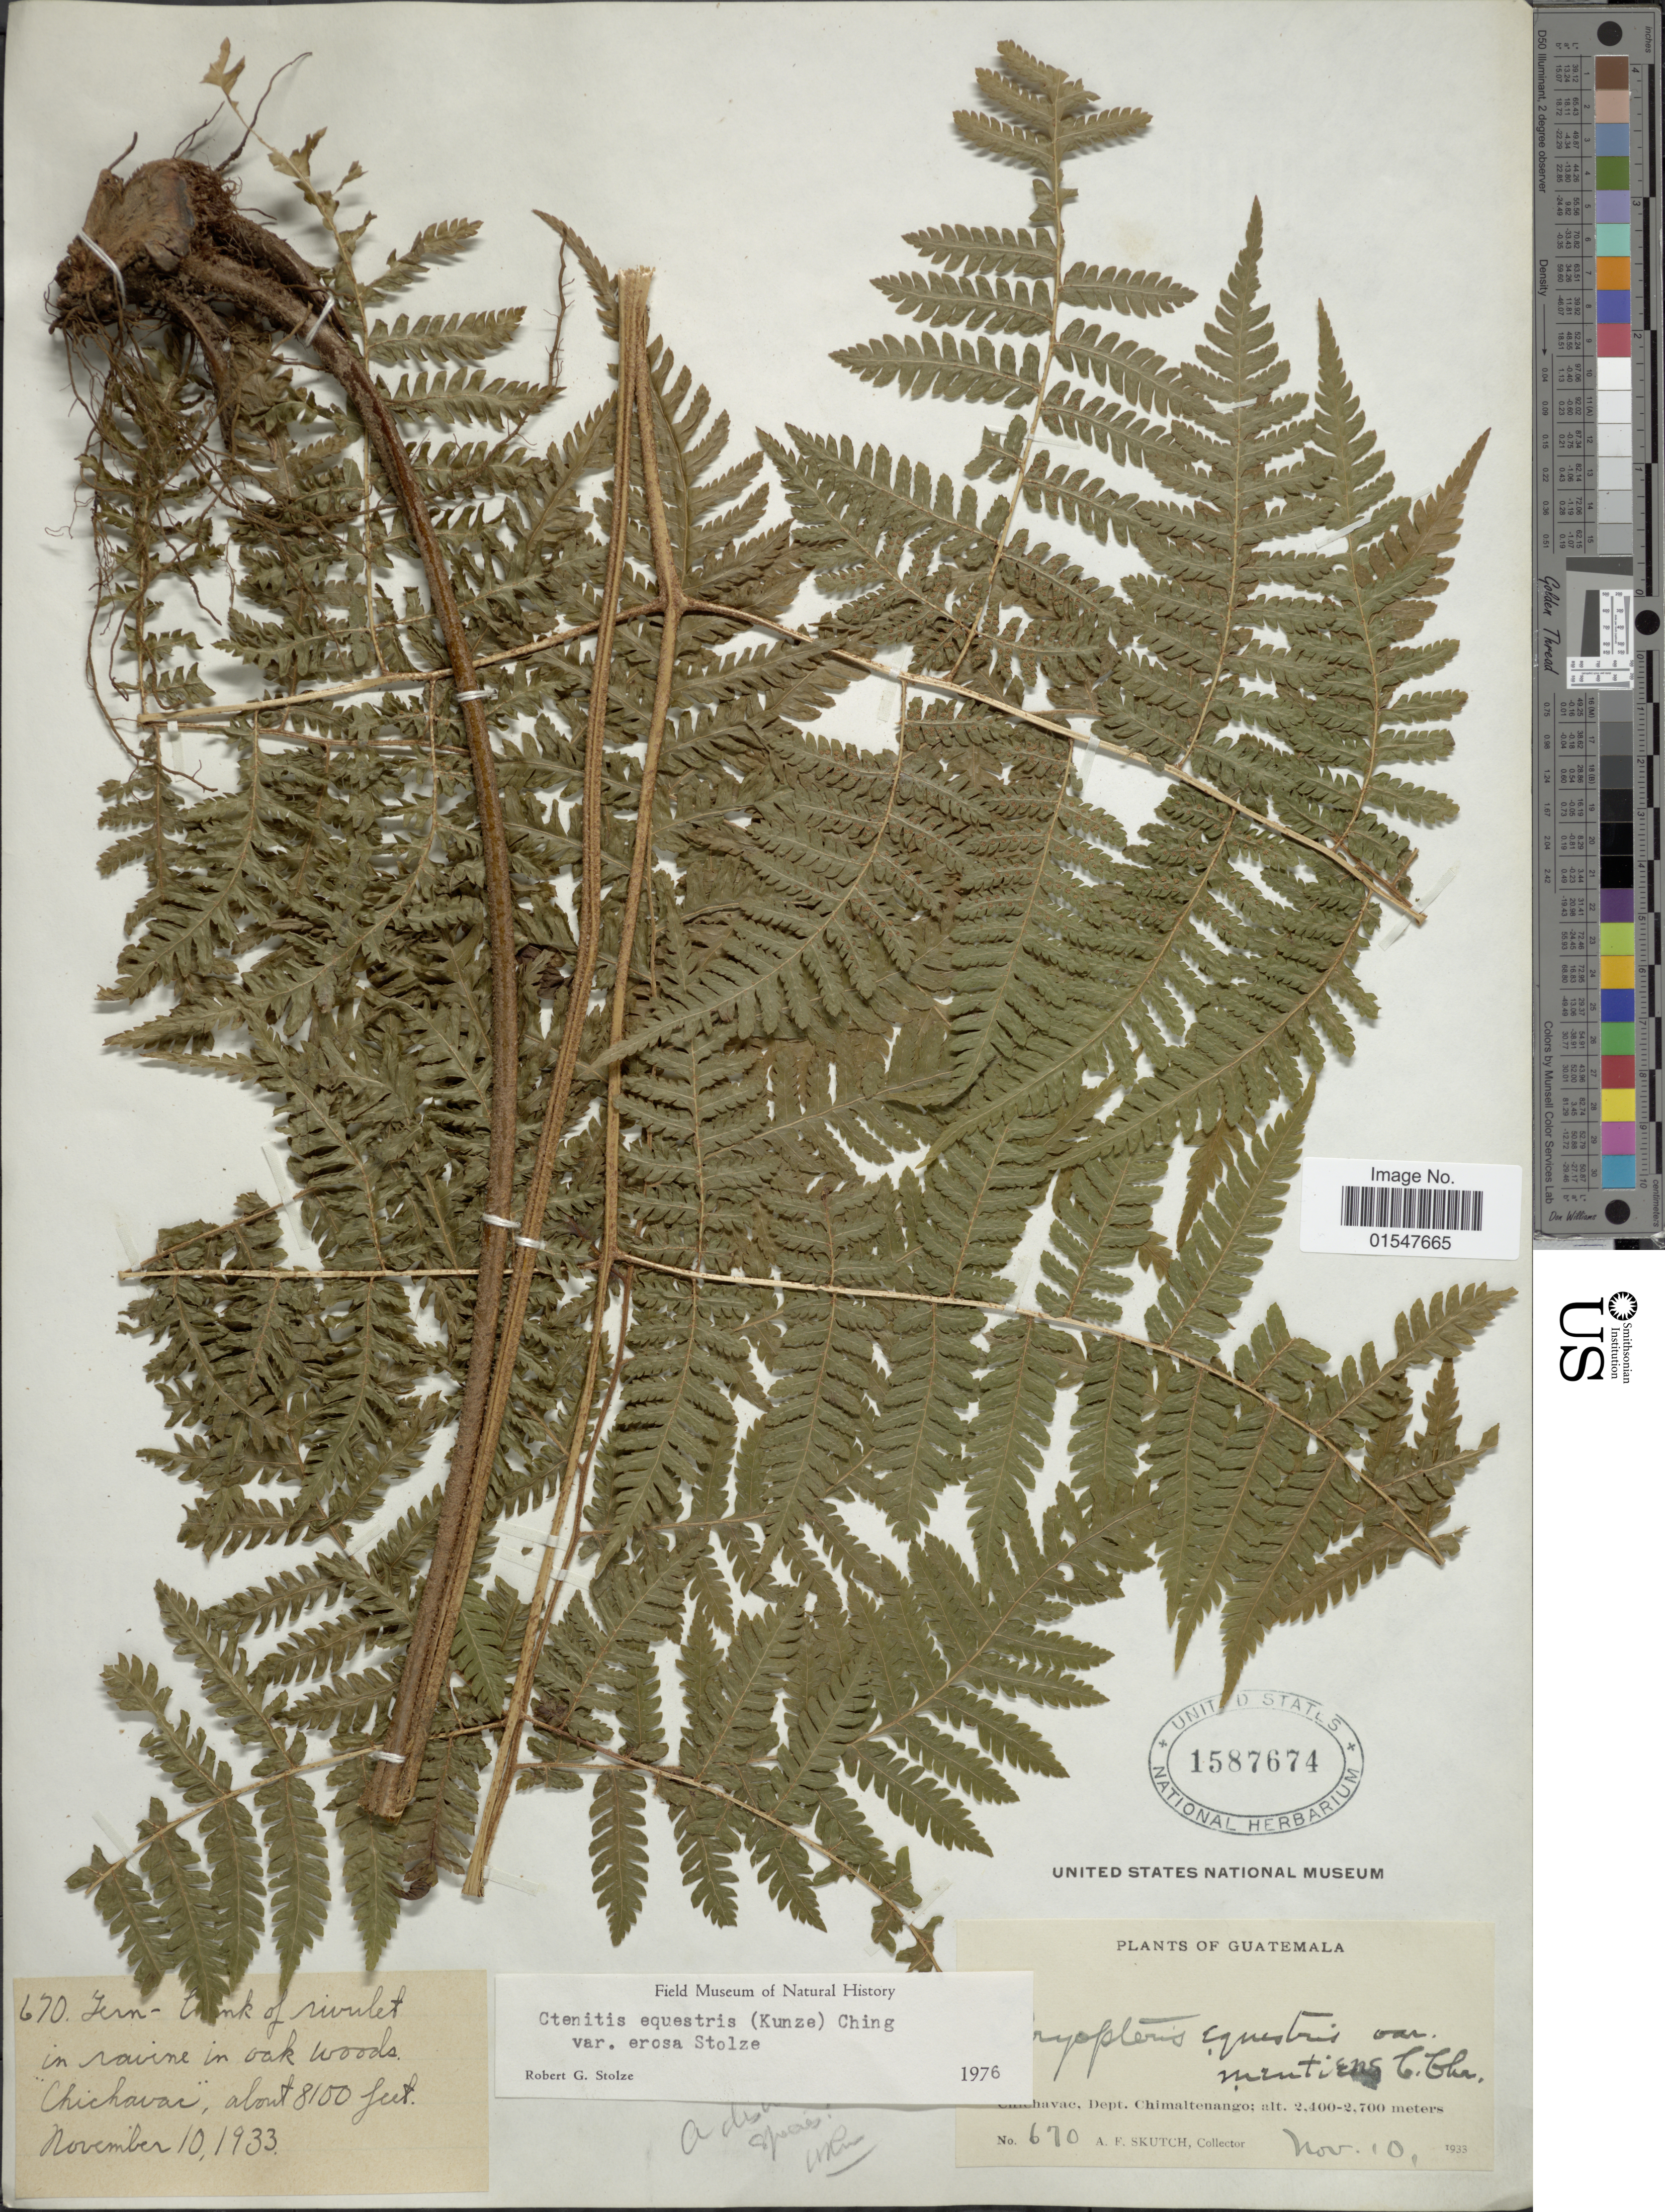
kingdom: Plantae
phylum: Tracheophyta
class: Polypodiopsida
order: Polypodiales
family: Dryopteridaceae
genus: Ctenitis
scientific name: Ctenitis equestris var. erosa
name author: Stolze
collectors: A. F. Skutch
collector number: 670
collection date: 1933-11-10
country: Guatemala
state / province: Chimaltenango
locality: Chichavae Dept. Chimaltenango.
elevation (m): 2469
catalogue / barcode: US 1587674